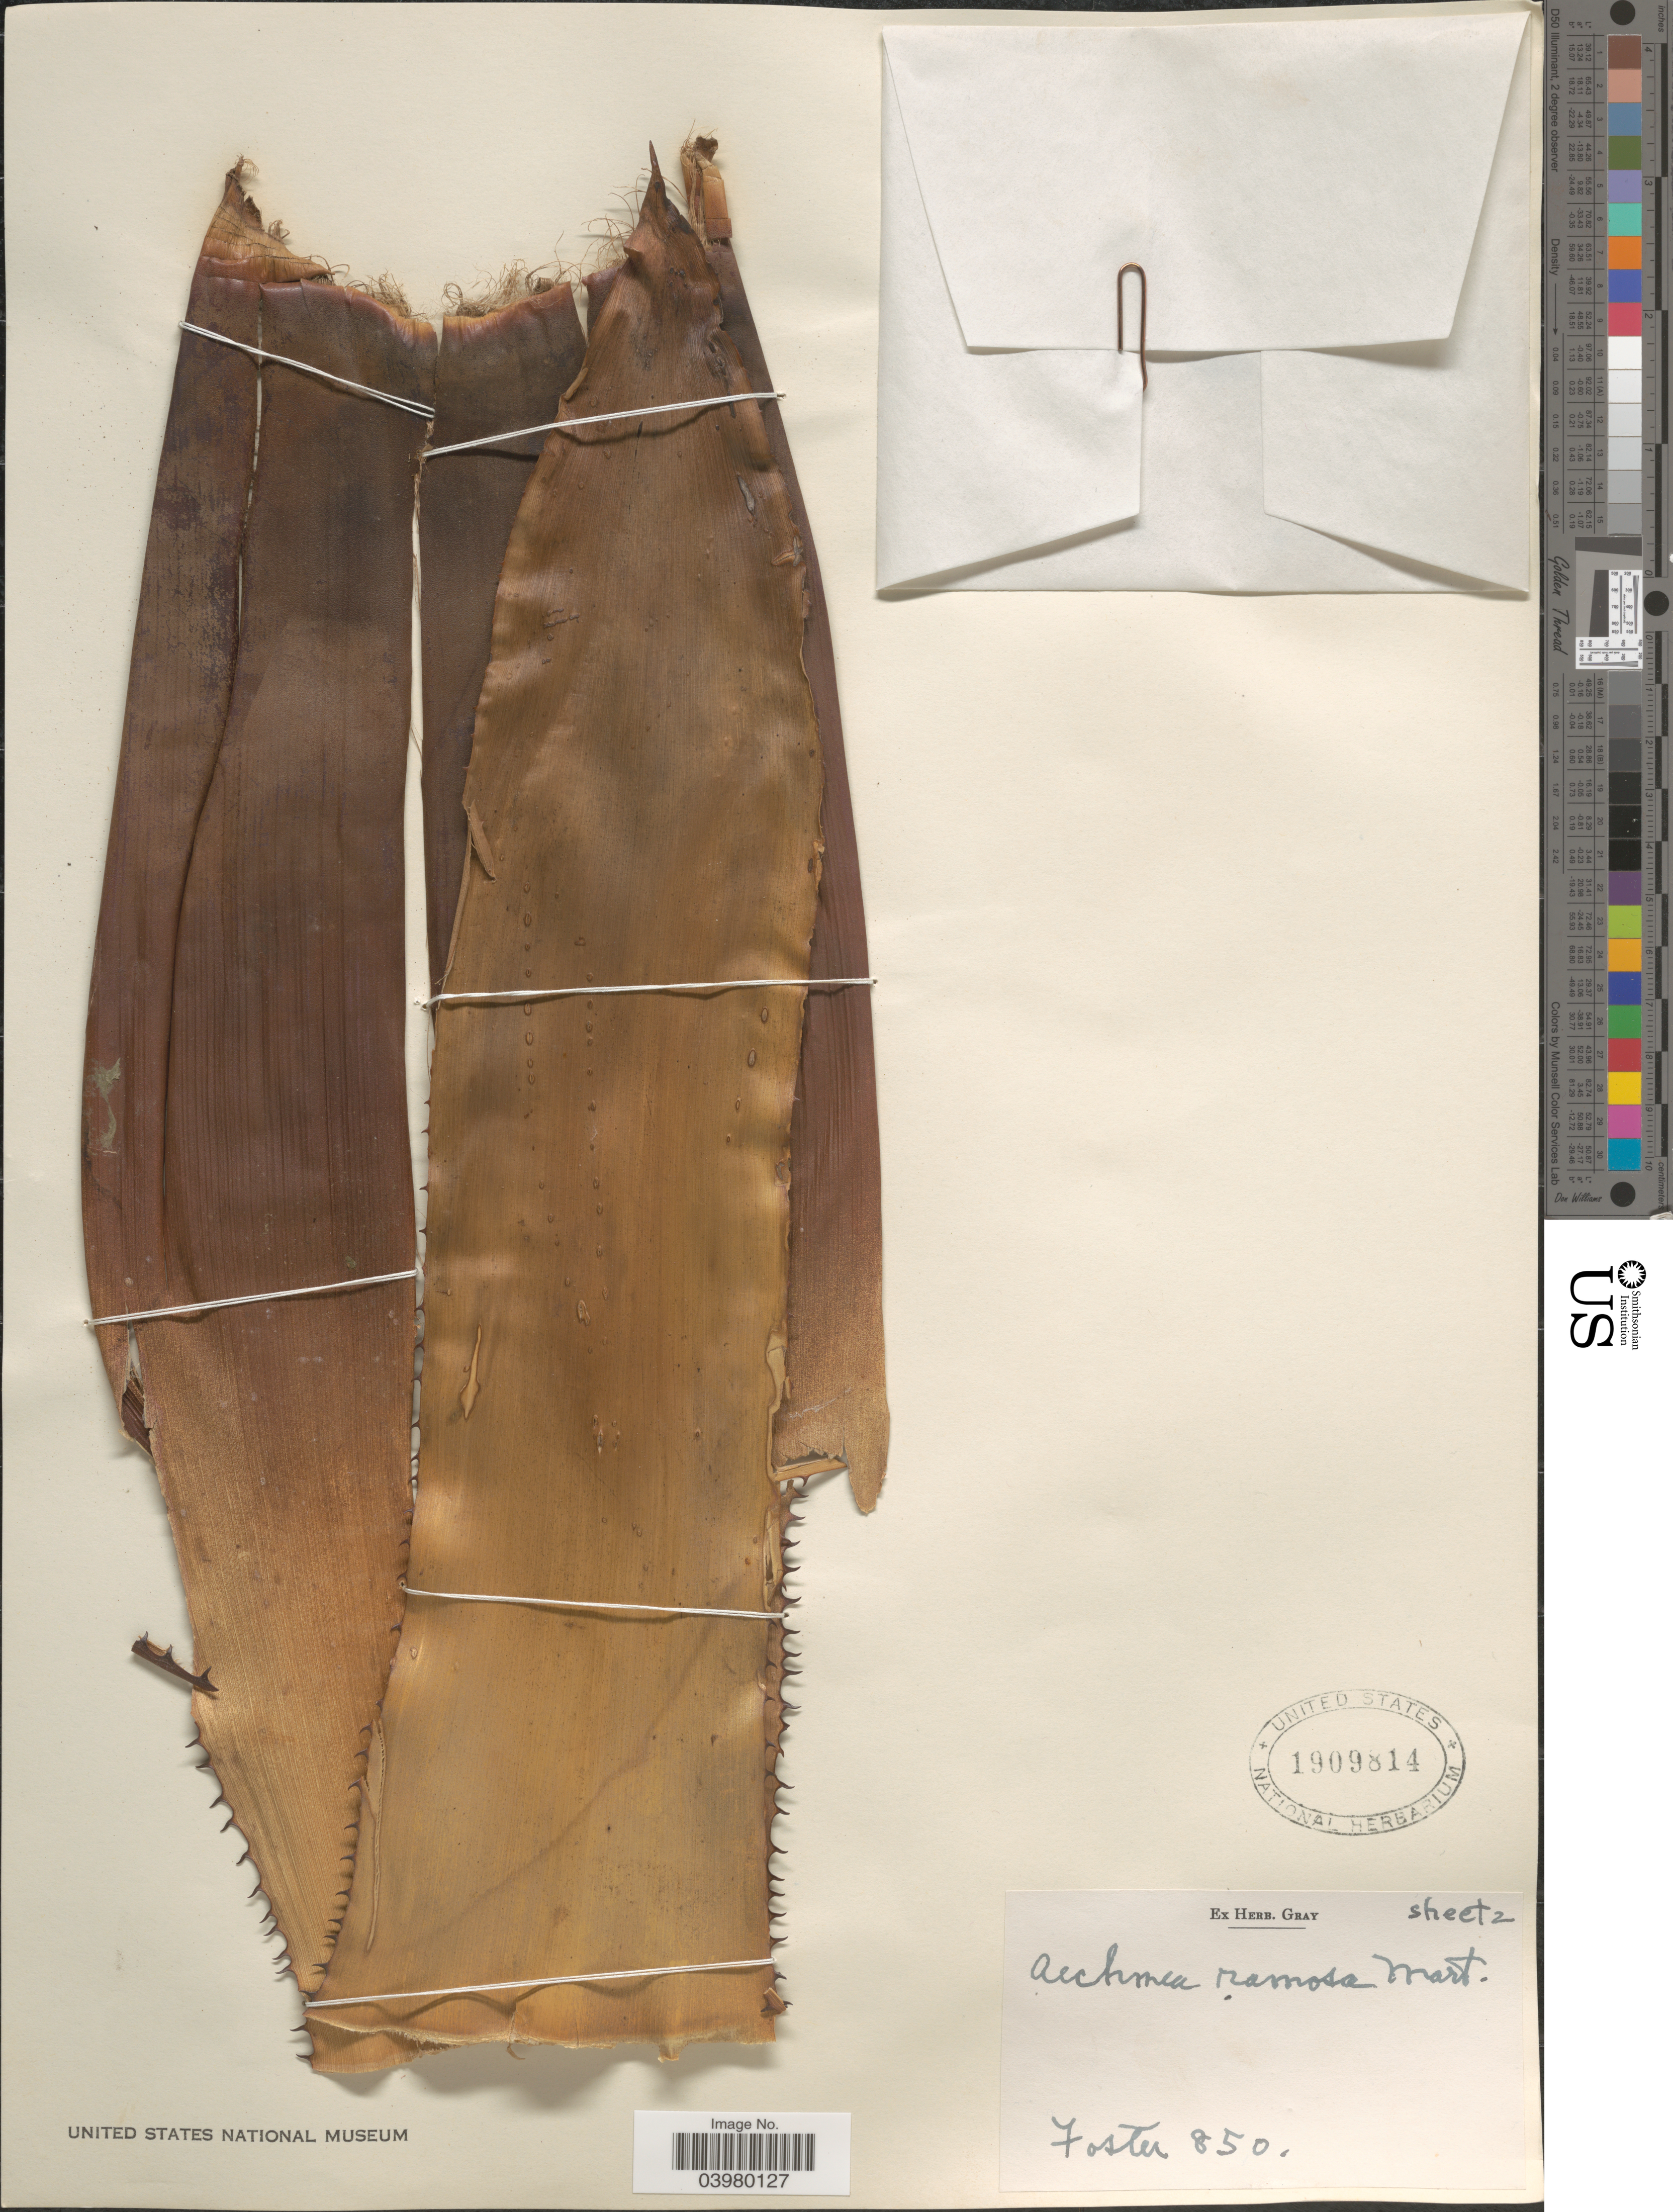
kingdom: Plantae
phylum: Tracheophyta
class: Liliopsida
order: Poales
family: Bromeliaceae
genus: Aechmea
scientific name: Aechmea ramosa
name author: Mart. ex Schult. & Schult. f.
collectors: -. Foster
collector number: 850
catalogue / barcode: US 1909814